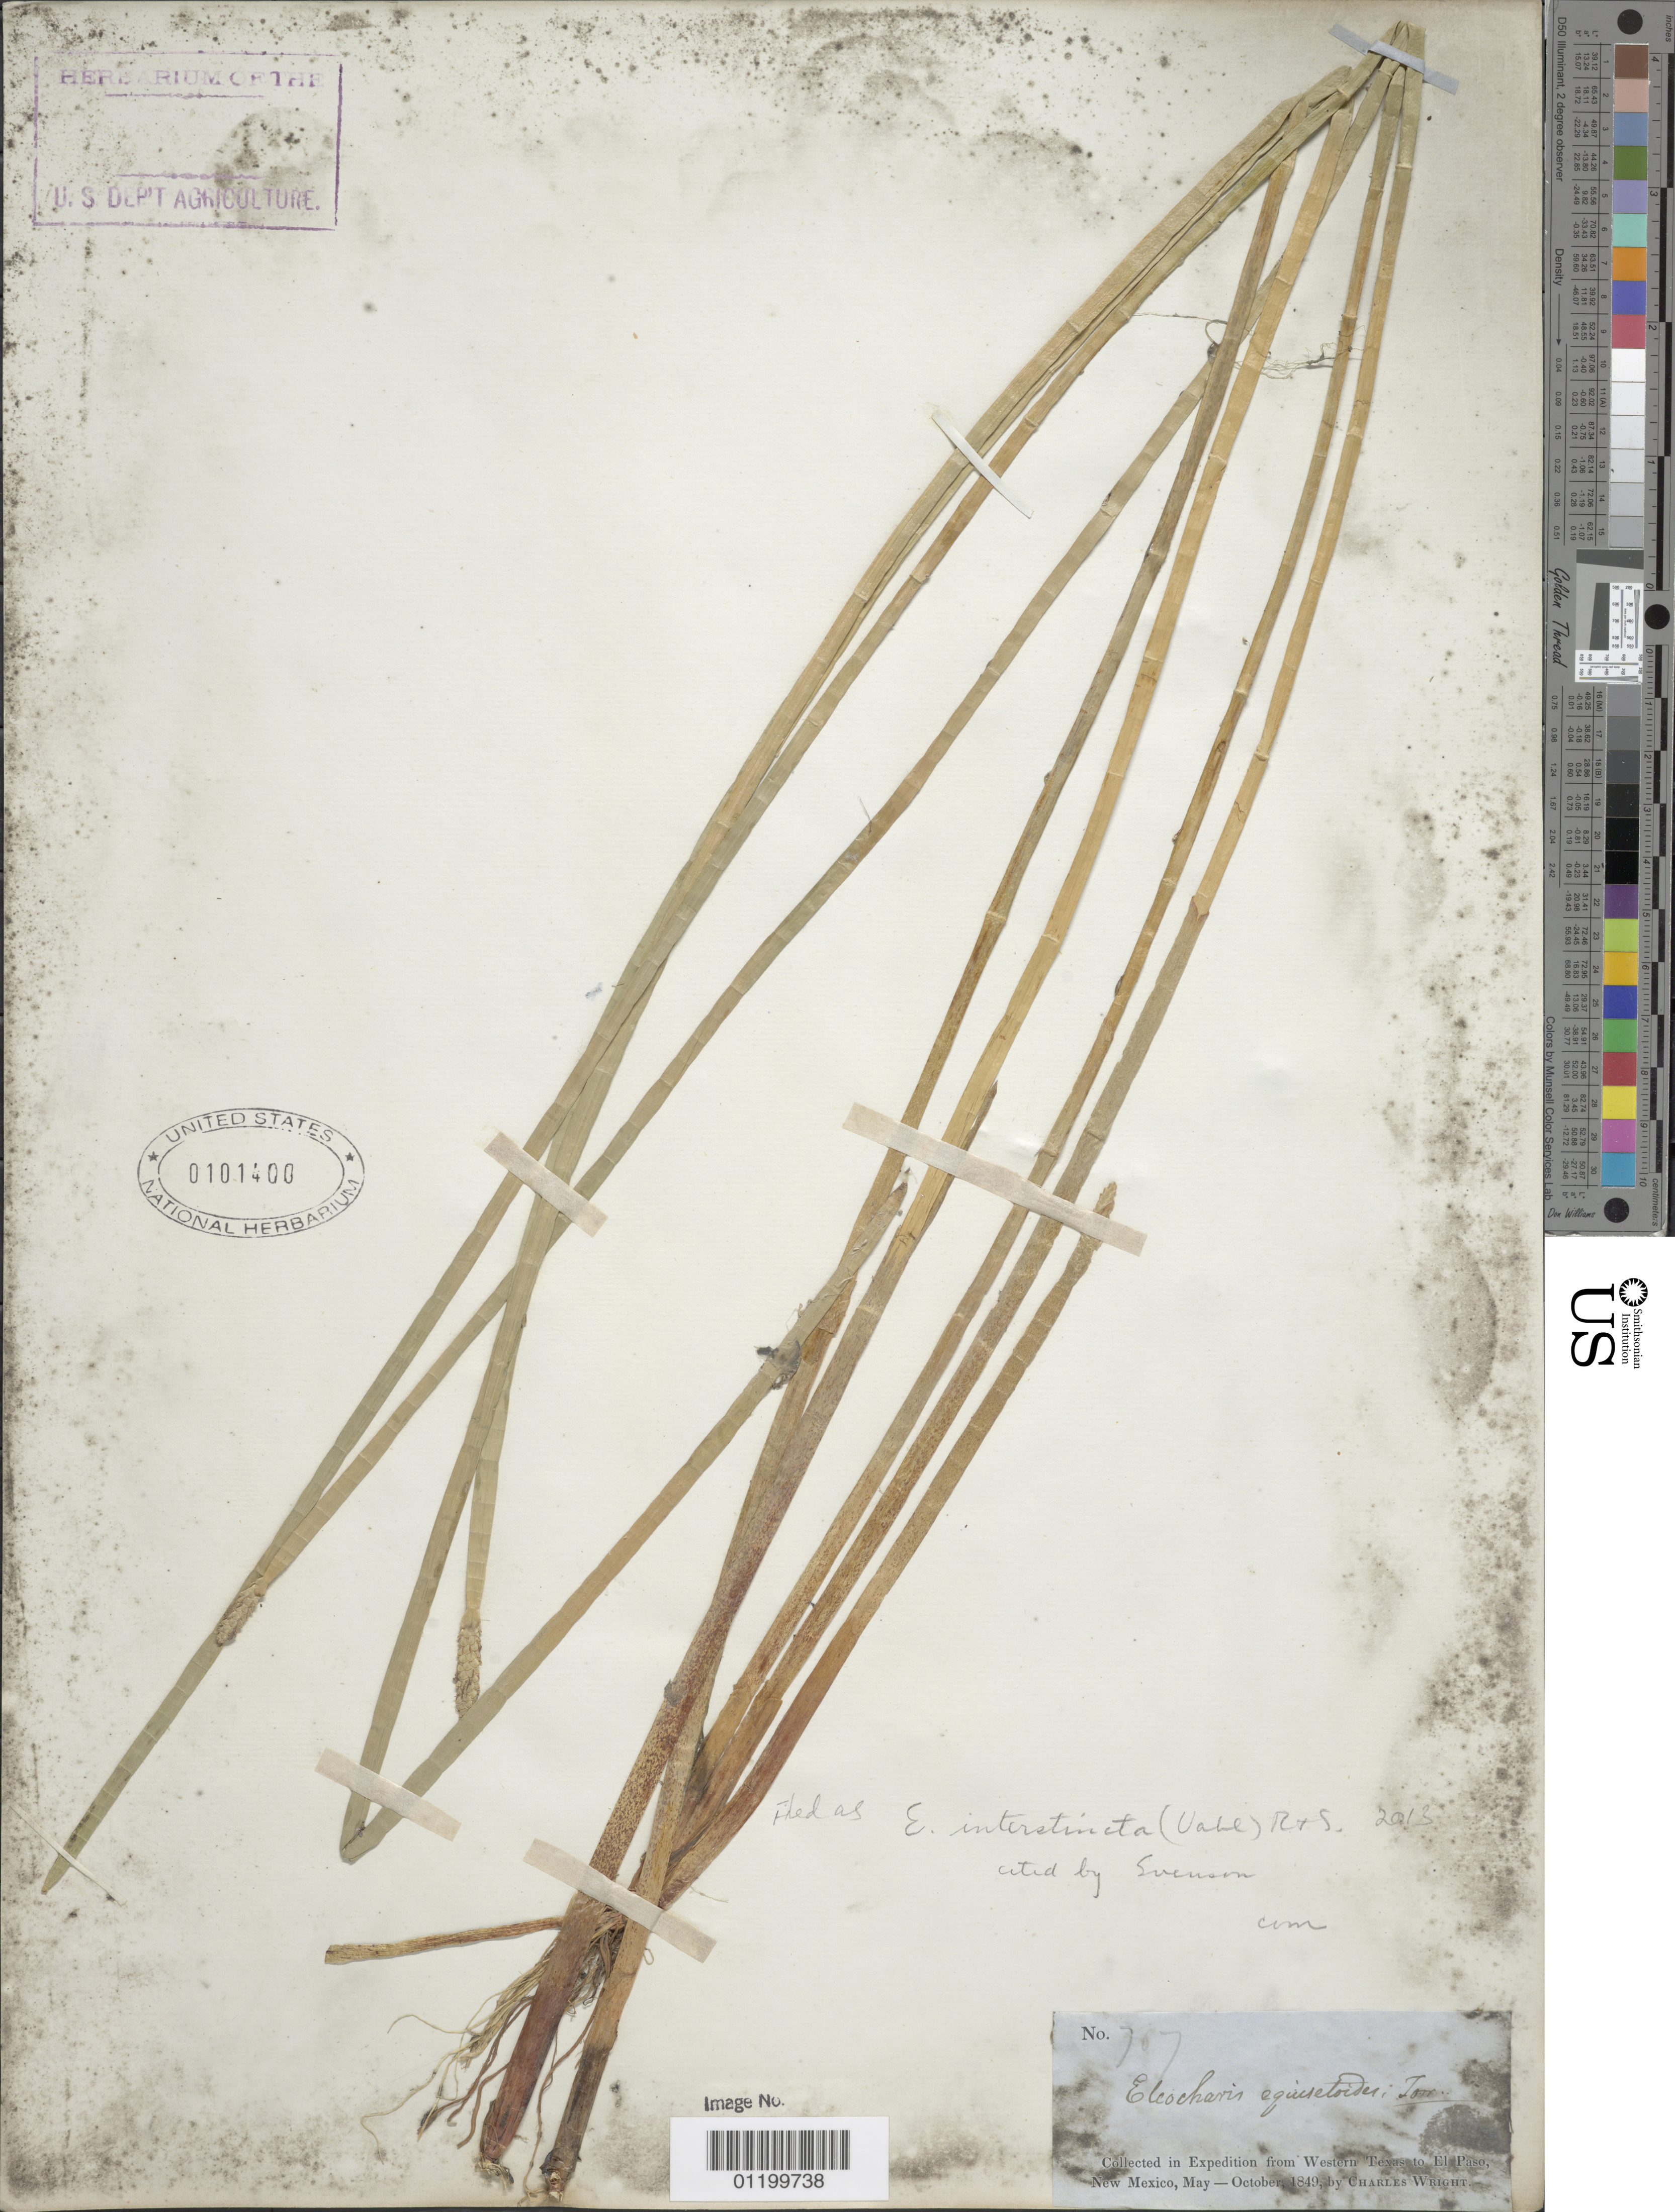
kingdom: Plantae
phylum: Tracheophyta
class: Liliopsida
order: Poales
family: Cyperaceae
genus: Eleocharis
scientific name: Eleocharis interstincta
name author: (Vahl) Roem. & Schult.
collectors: C. Wright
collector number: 767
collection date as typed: May 1849 to -- Oct 1849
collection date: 1849-05/1849-10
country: United States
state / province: New Mexico / Texas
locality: from Western Texas to El Paso, New Mexico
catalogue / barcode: US 101400